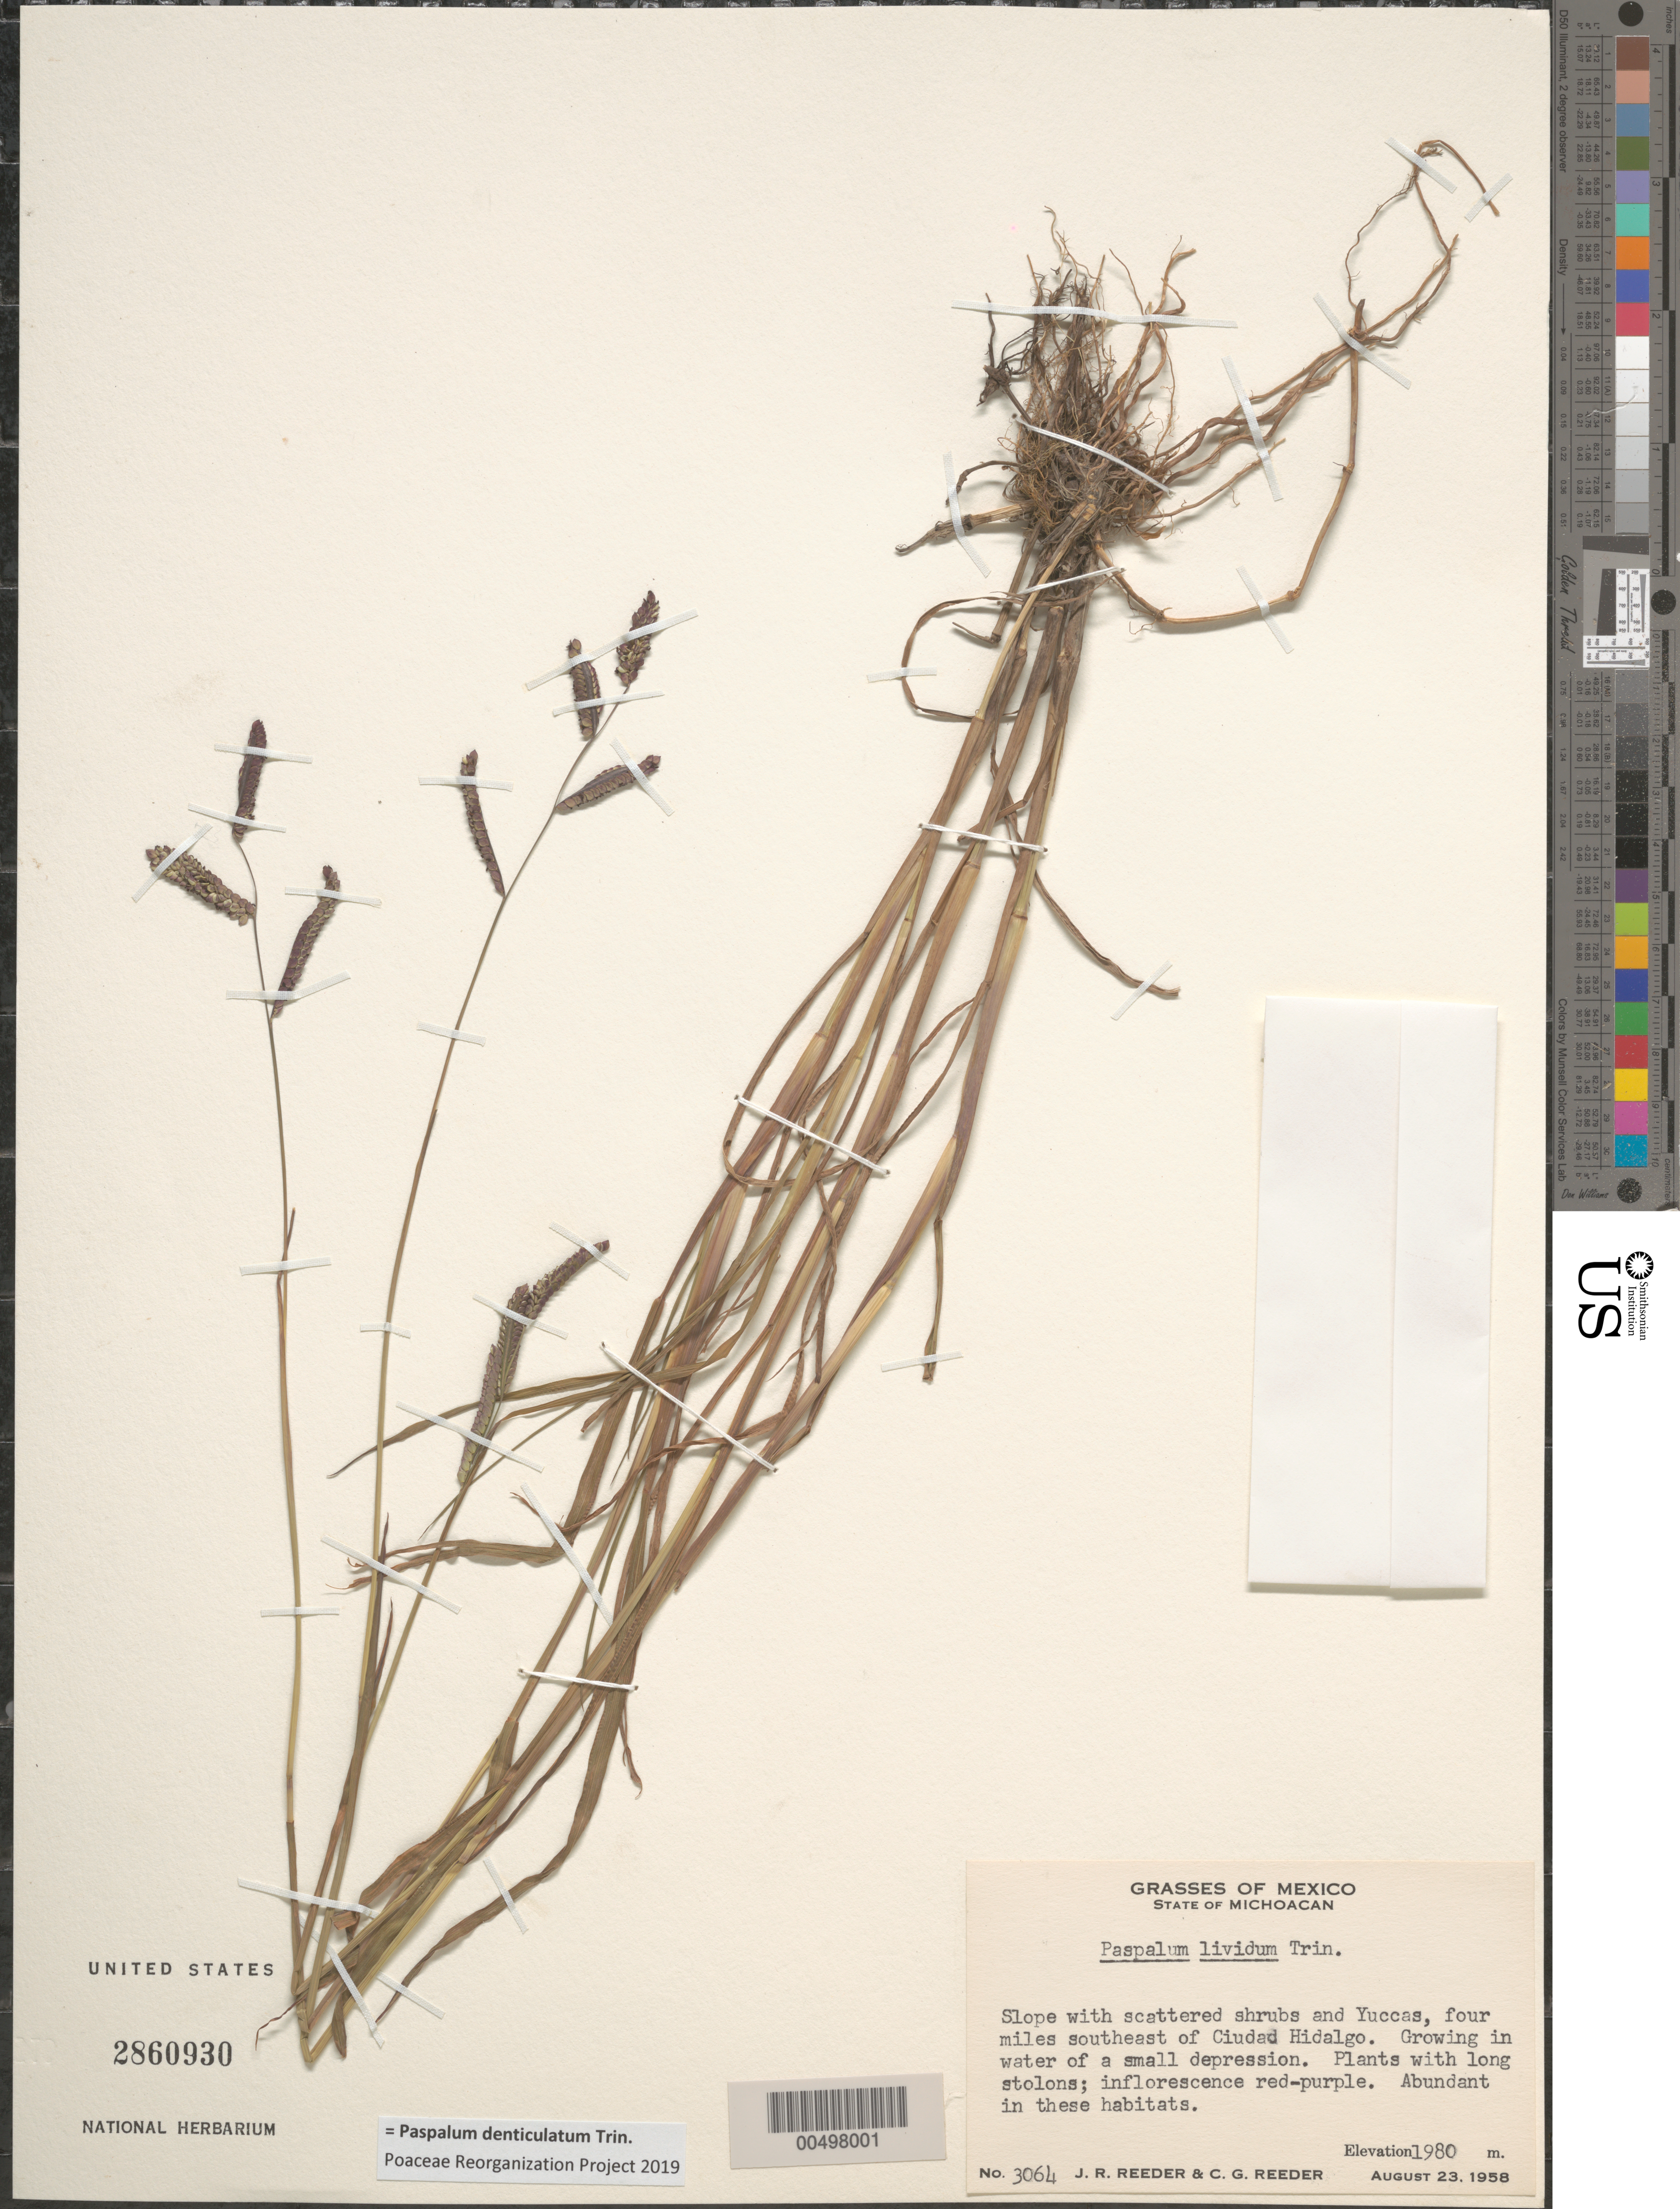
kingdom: Plantae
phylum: Tracheophyta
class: Liliopsida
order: Poales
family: Poaceae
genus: Paspalum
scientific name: Paspalum lividum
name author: Trin. in Schltdl.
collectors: J. R. Reeder & C. G. Reeder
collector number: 3064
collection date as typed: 23 Aug 1958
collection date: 1958-08-23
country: Mexico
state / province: Michoacán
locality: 4 mi SE of Ciudad Hidalgo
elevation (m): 1980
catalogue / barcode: US 2860930